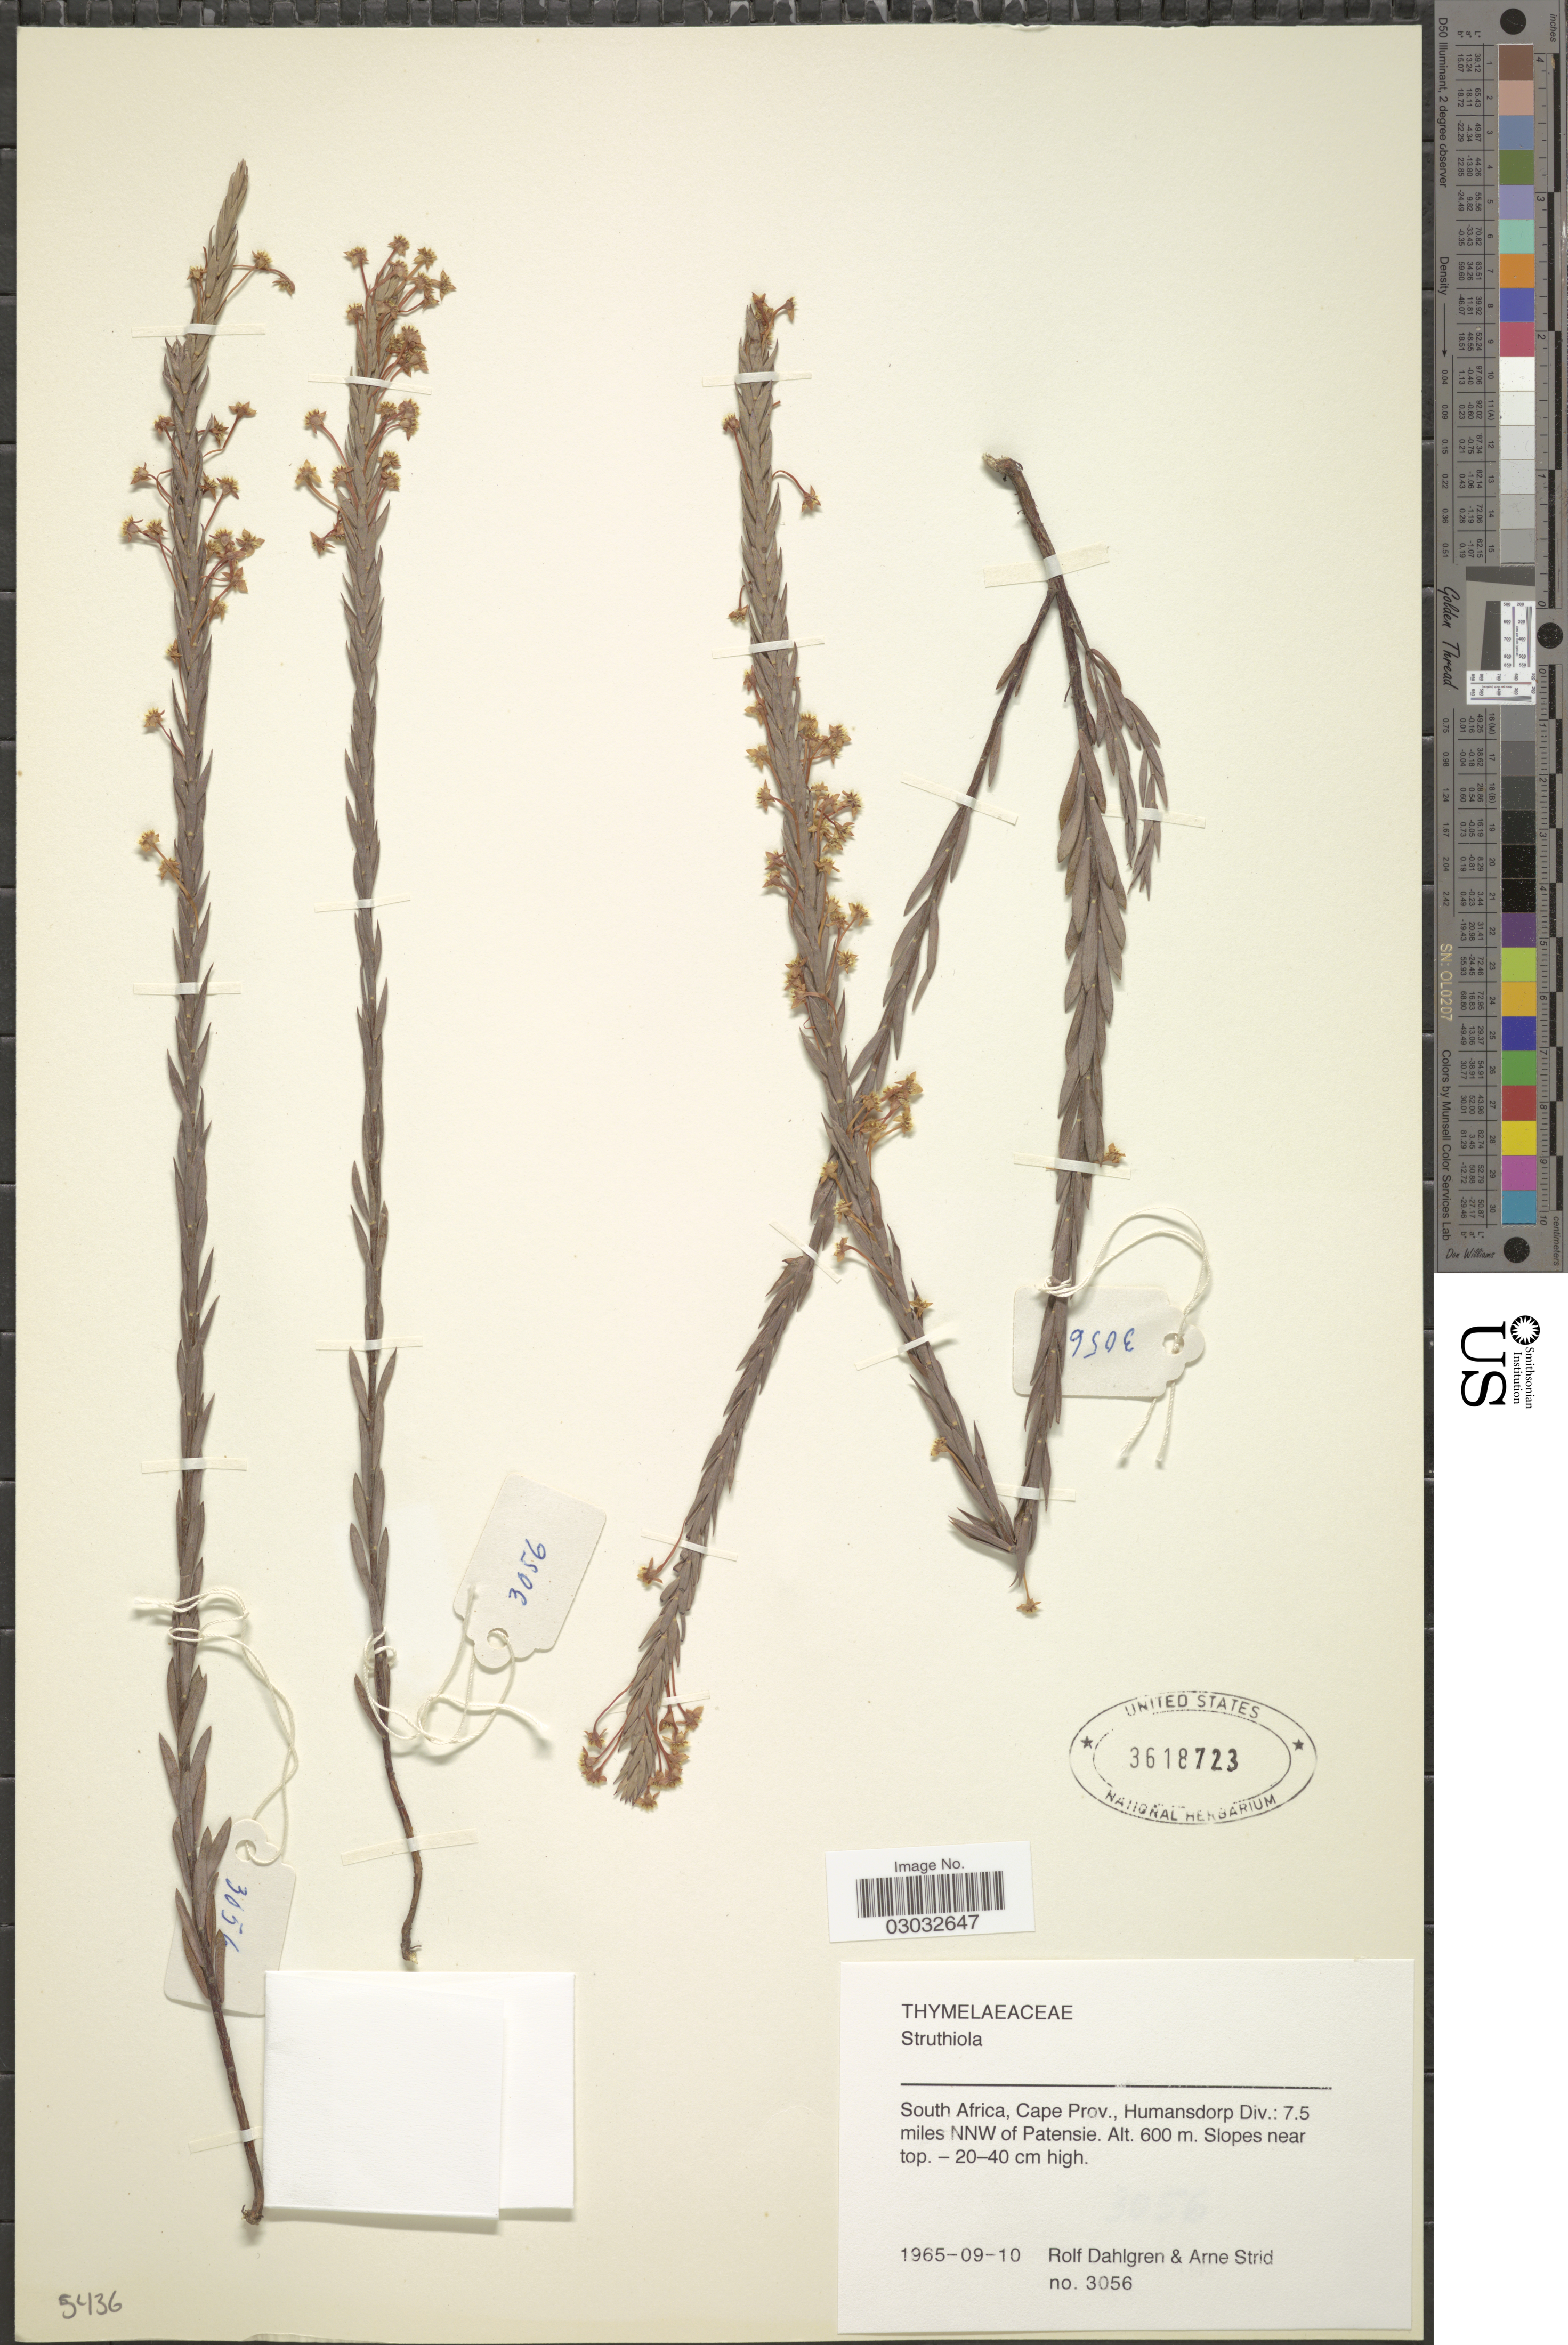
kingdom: Plantae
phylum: Tracheophyta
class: Magnoliopsida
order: Malvales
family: Thymelaeaceae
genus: Struthiola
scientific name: Struthiola sp.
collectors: R. Dahlgren & A. Strid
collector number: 3056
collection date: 1965-09-10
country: South Africa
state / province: Eastern Cape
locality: Humansdorp Div.: 7.5 miles NNW of Patensie. Slopes near top.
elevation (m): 600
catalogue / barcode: US 3618723